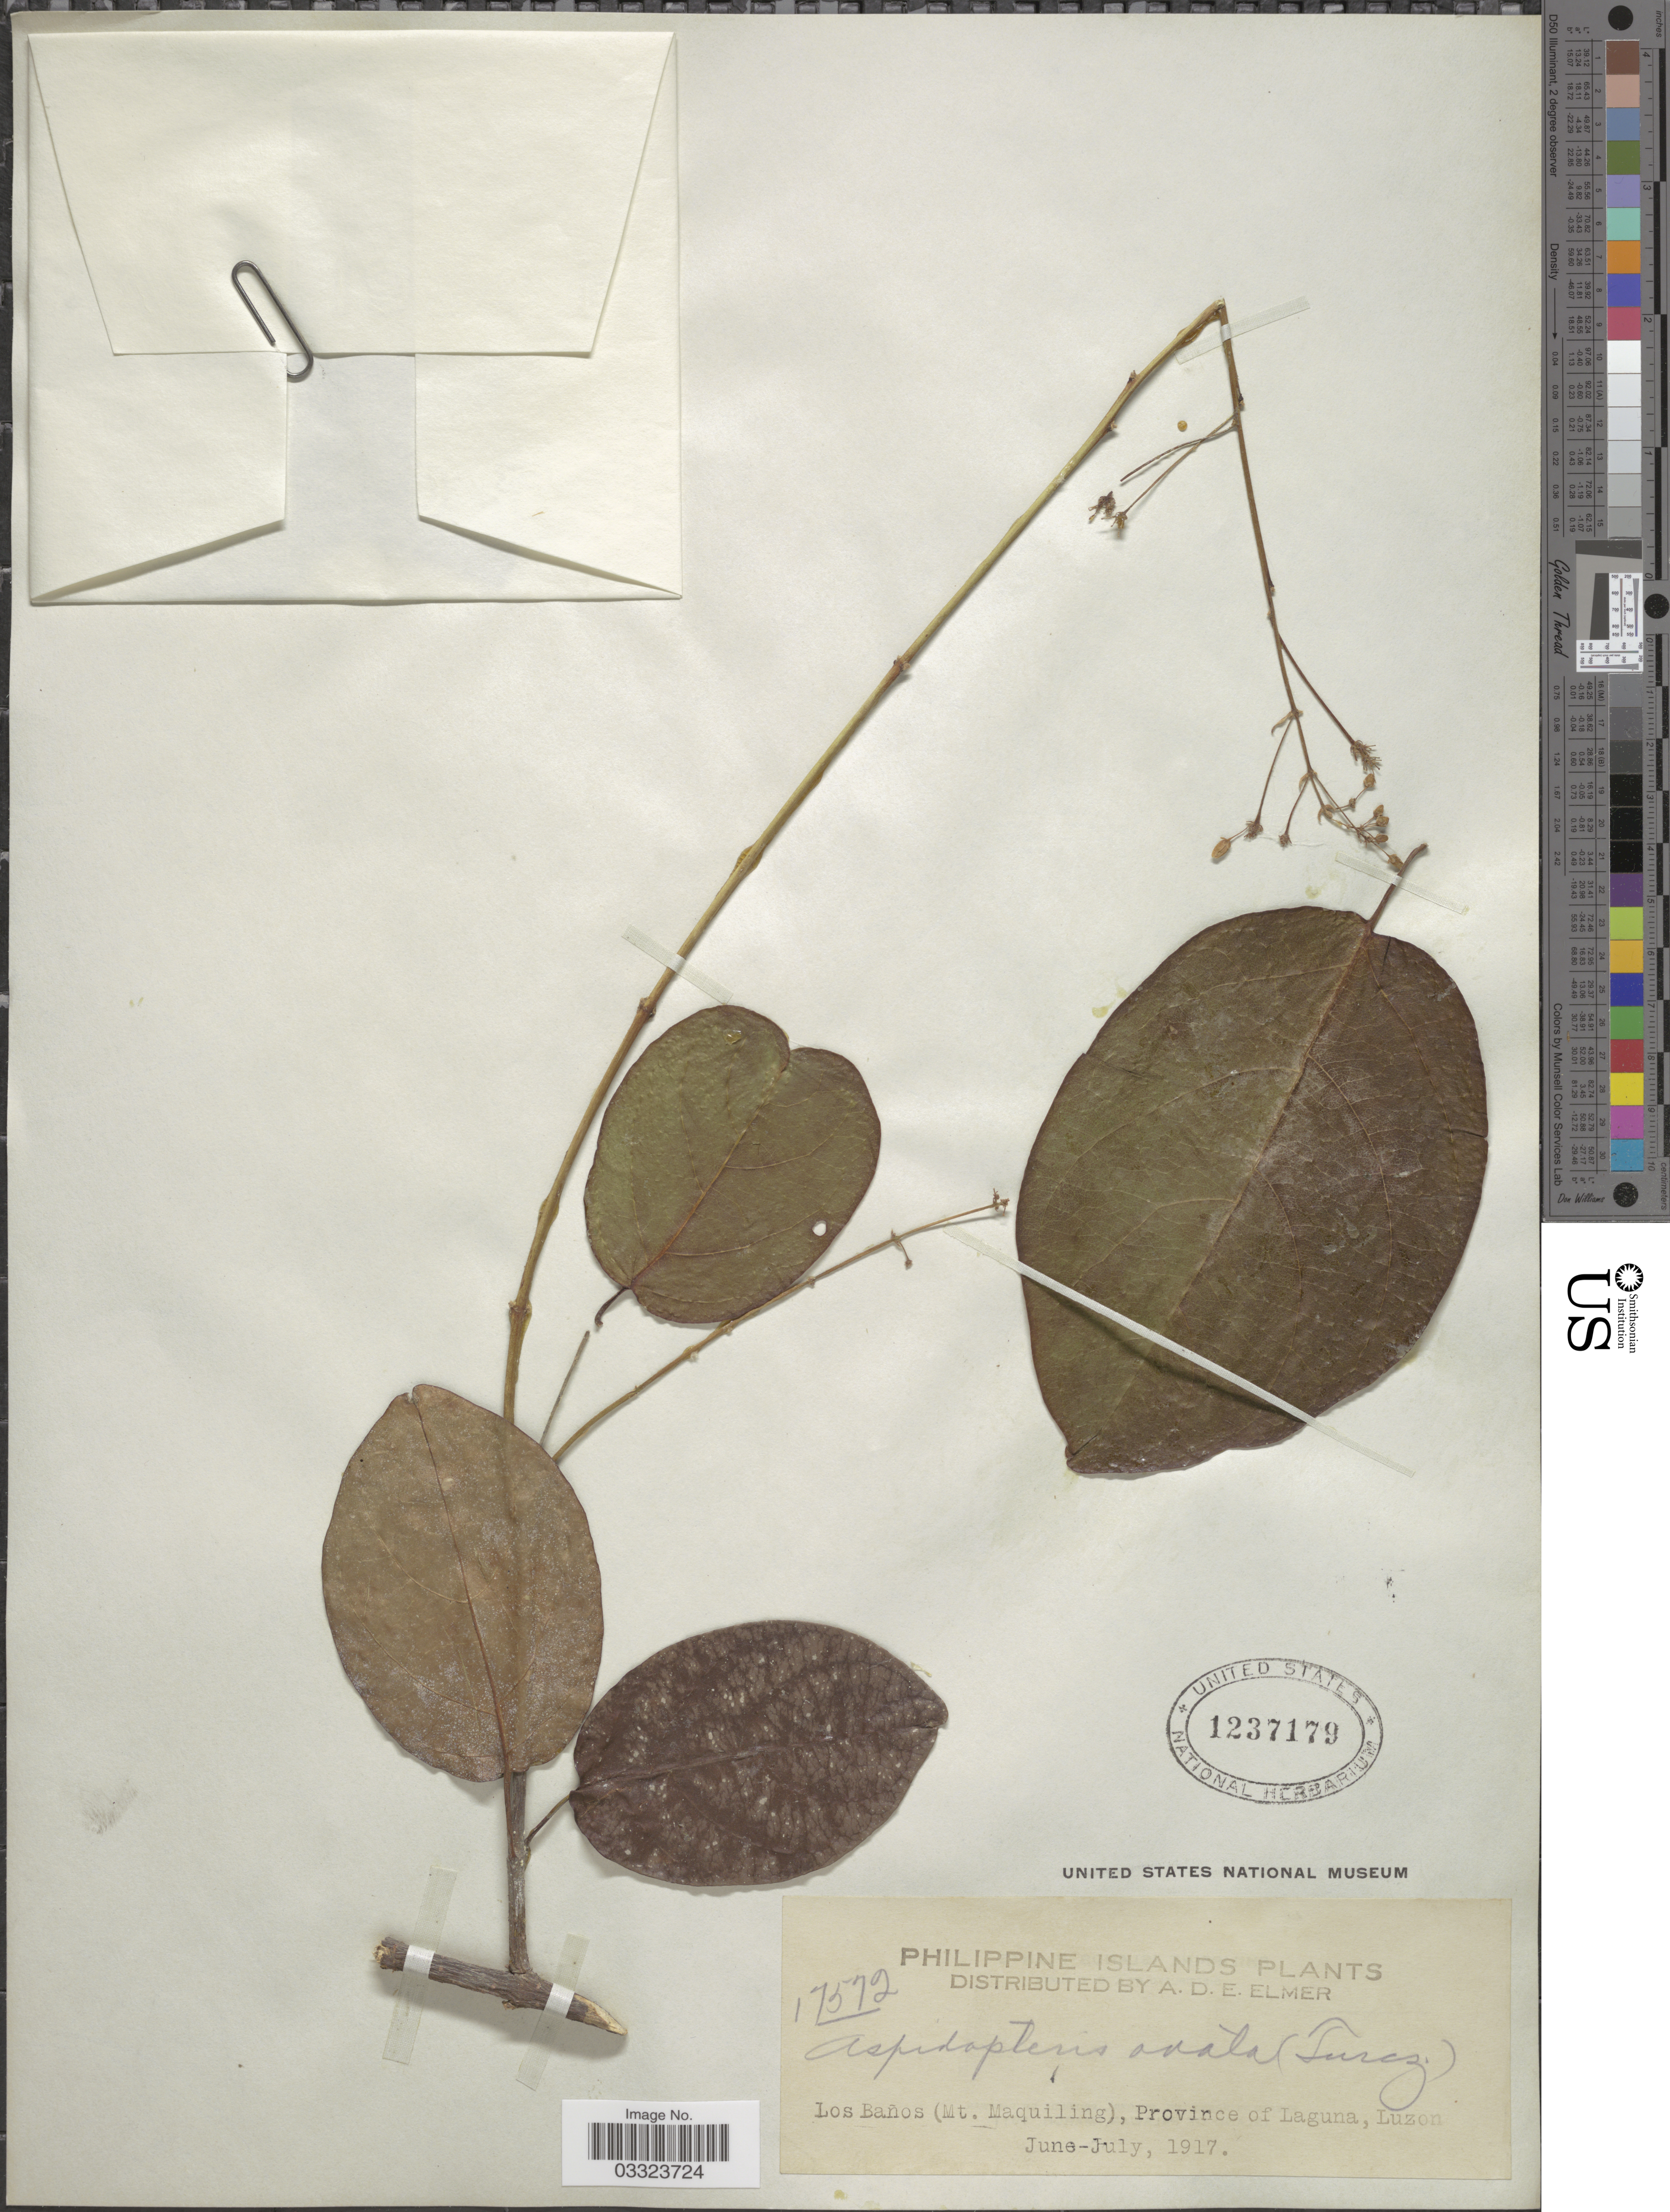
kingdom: Plantae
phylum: Tracheophyta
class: Magnoliopsida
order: Malpighiales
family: Malpighiaceae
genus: Aspidopterys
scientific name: Aspidopterys ovata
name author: Merr. & Rolfe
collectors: A. D. E. Elmer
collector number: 17572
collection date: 1917-06/1917-07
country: Philippines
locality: Los Baños (Mt. Maquiling), Province of Laguna, Luzon.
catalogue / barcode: US 1237179